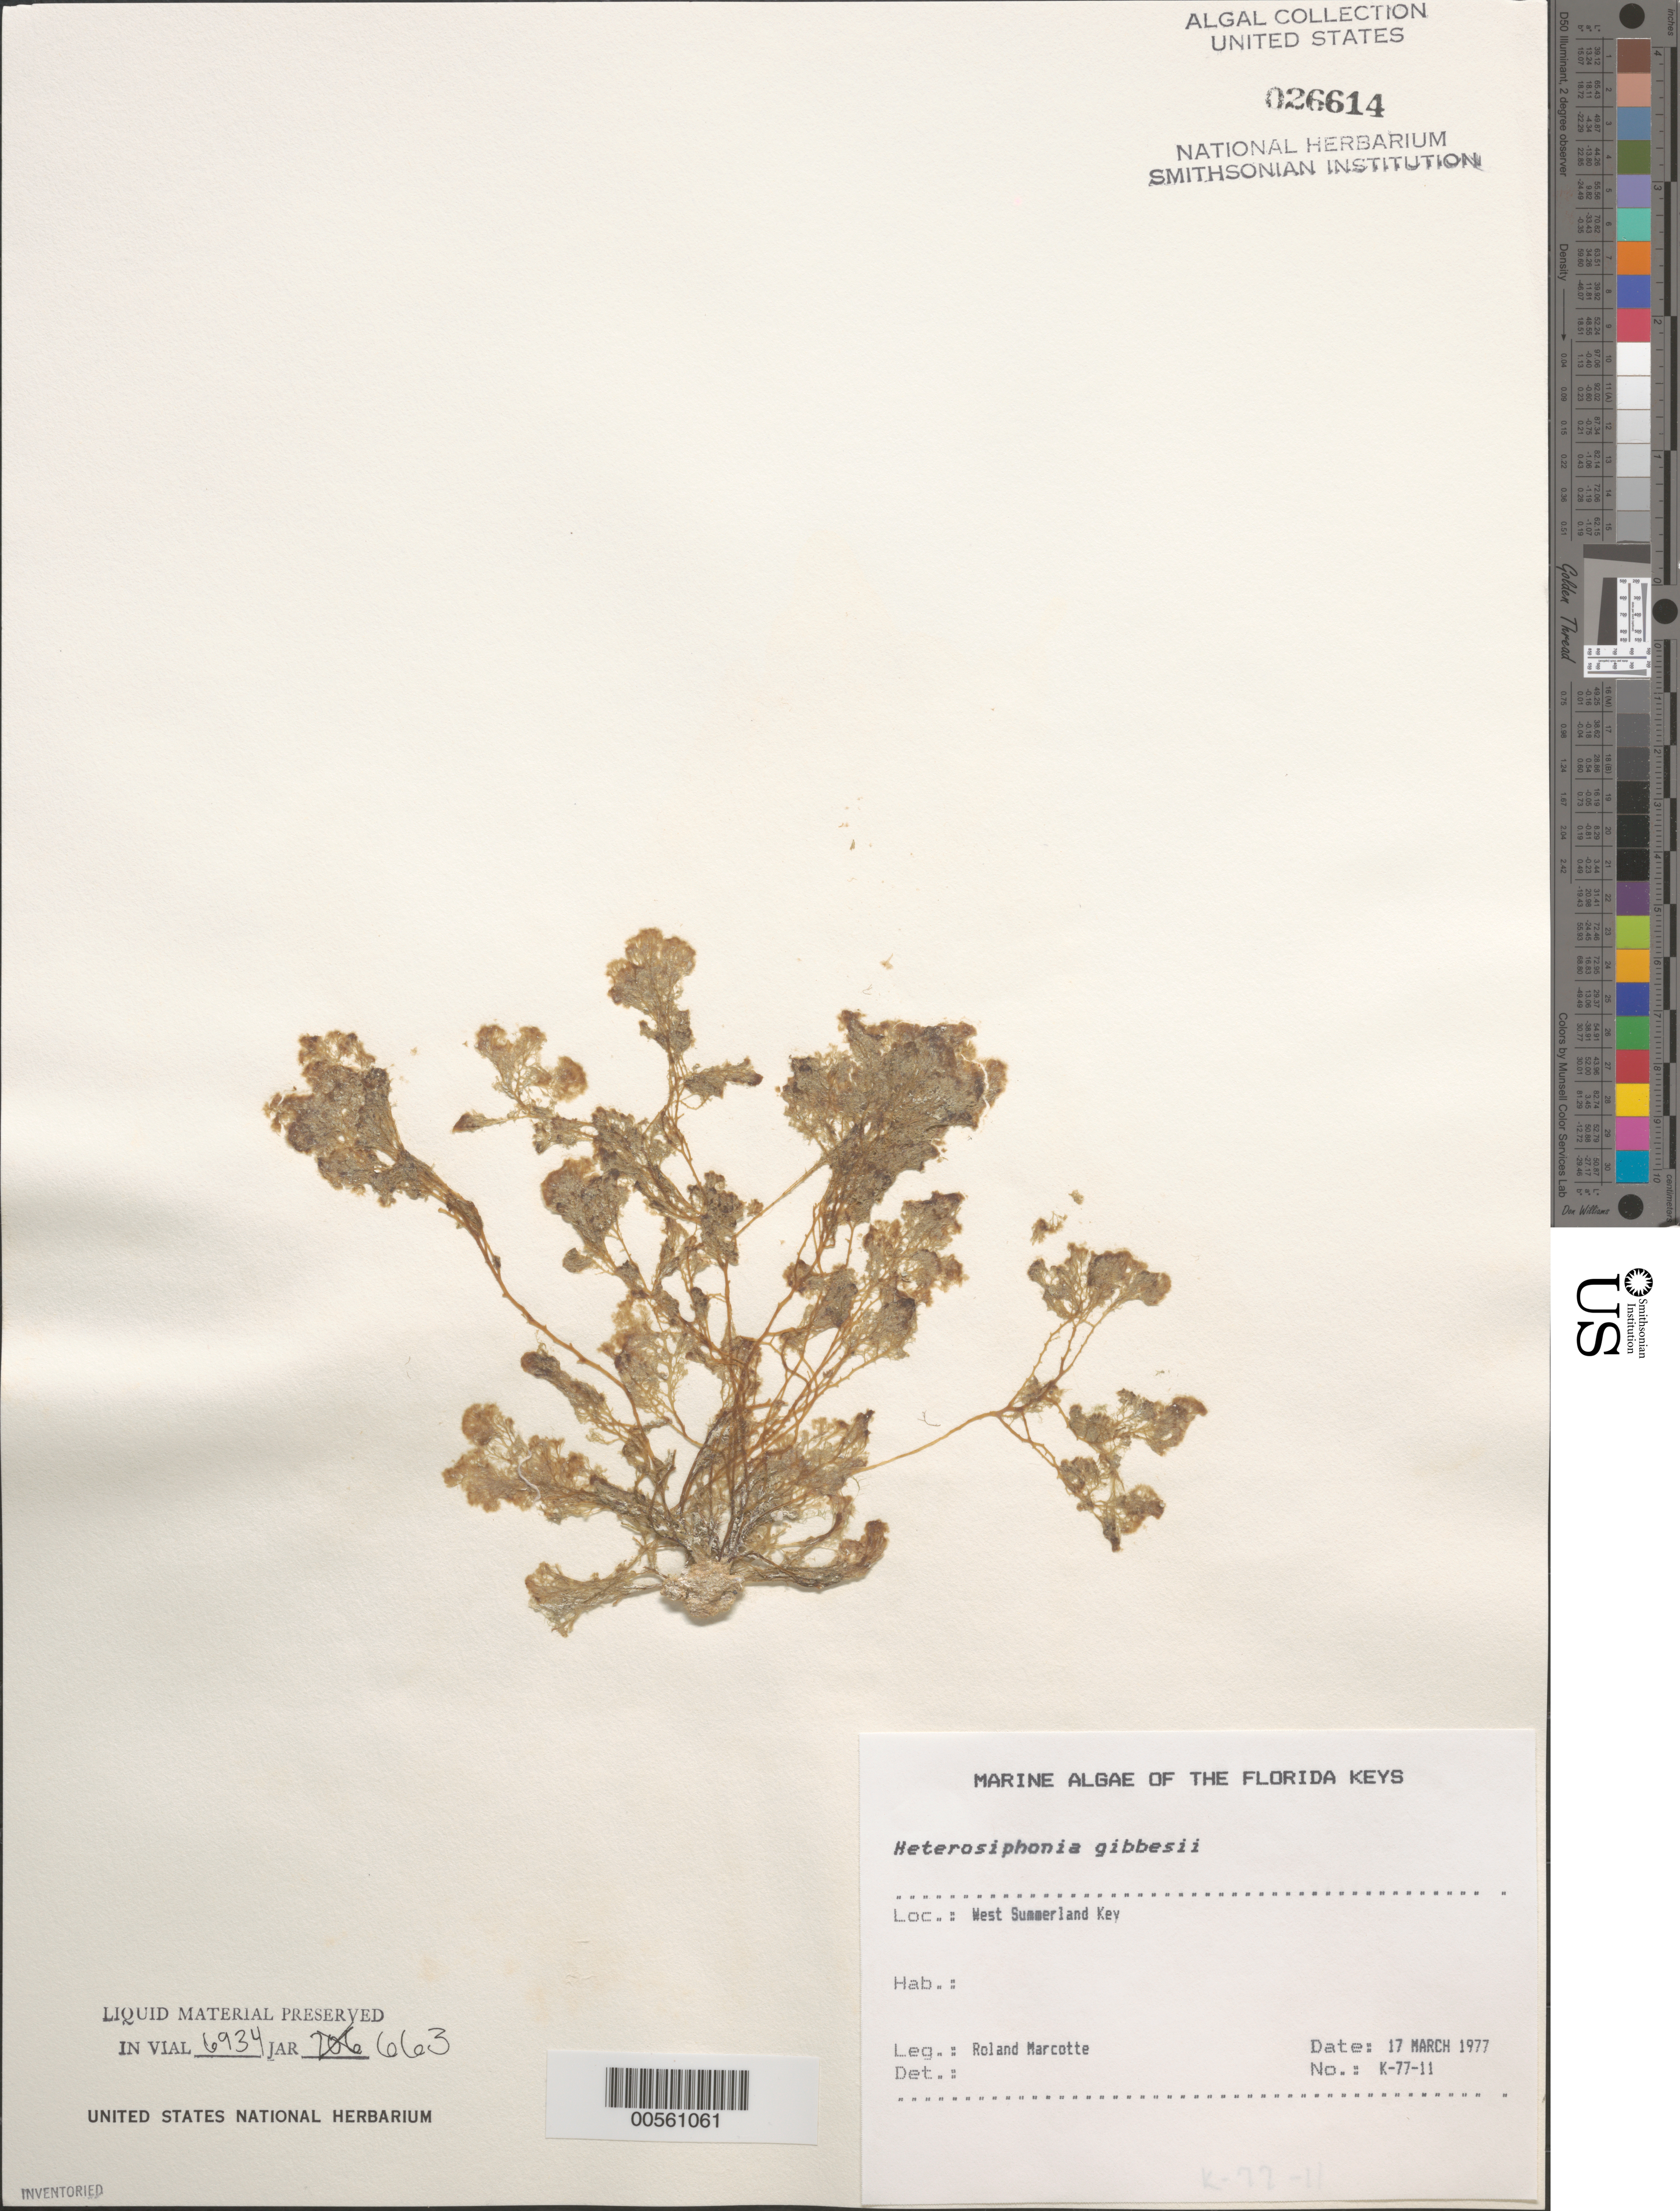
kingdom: Plantae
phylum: Rhodophyta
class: Florideophyceae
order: Ceramiales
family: Dasyaceae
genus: Heterosiphonia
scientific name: Heterosiphonia gibbesii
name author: (Harv.)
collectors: R. Marcotte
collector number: K-77-11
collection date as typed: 17 Mar 1977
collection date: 1977-03-17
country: United States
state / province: Florida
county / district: Monroe County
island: West Summerland Key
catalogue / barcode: US 26614